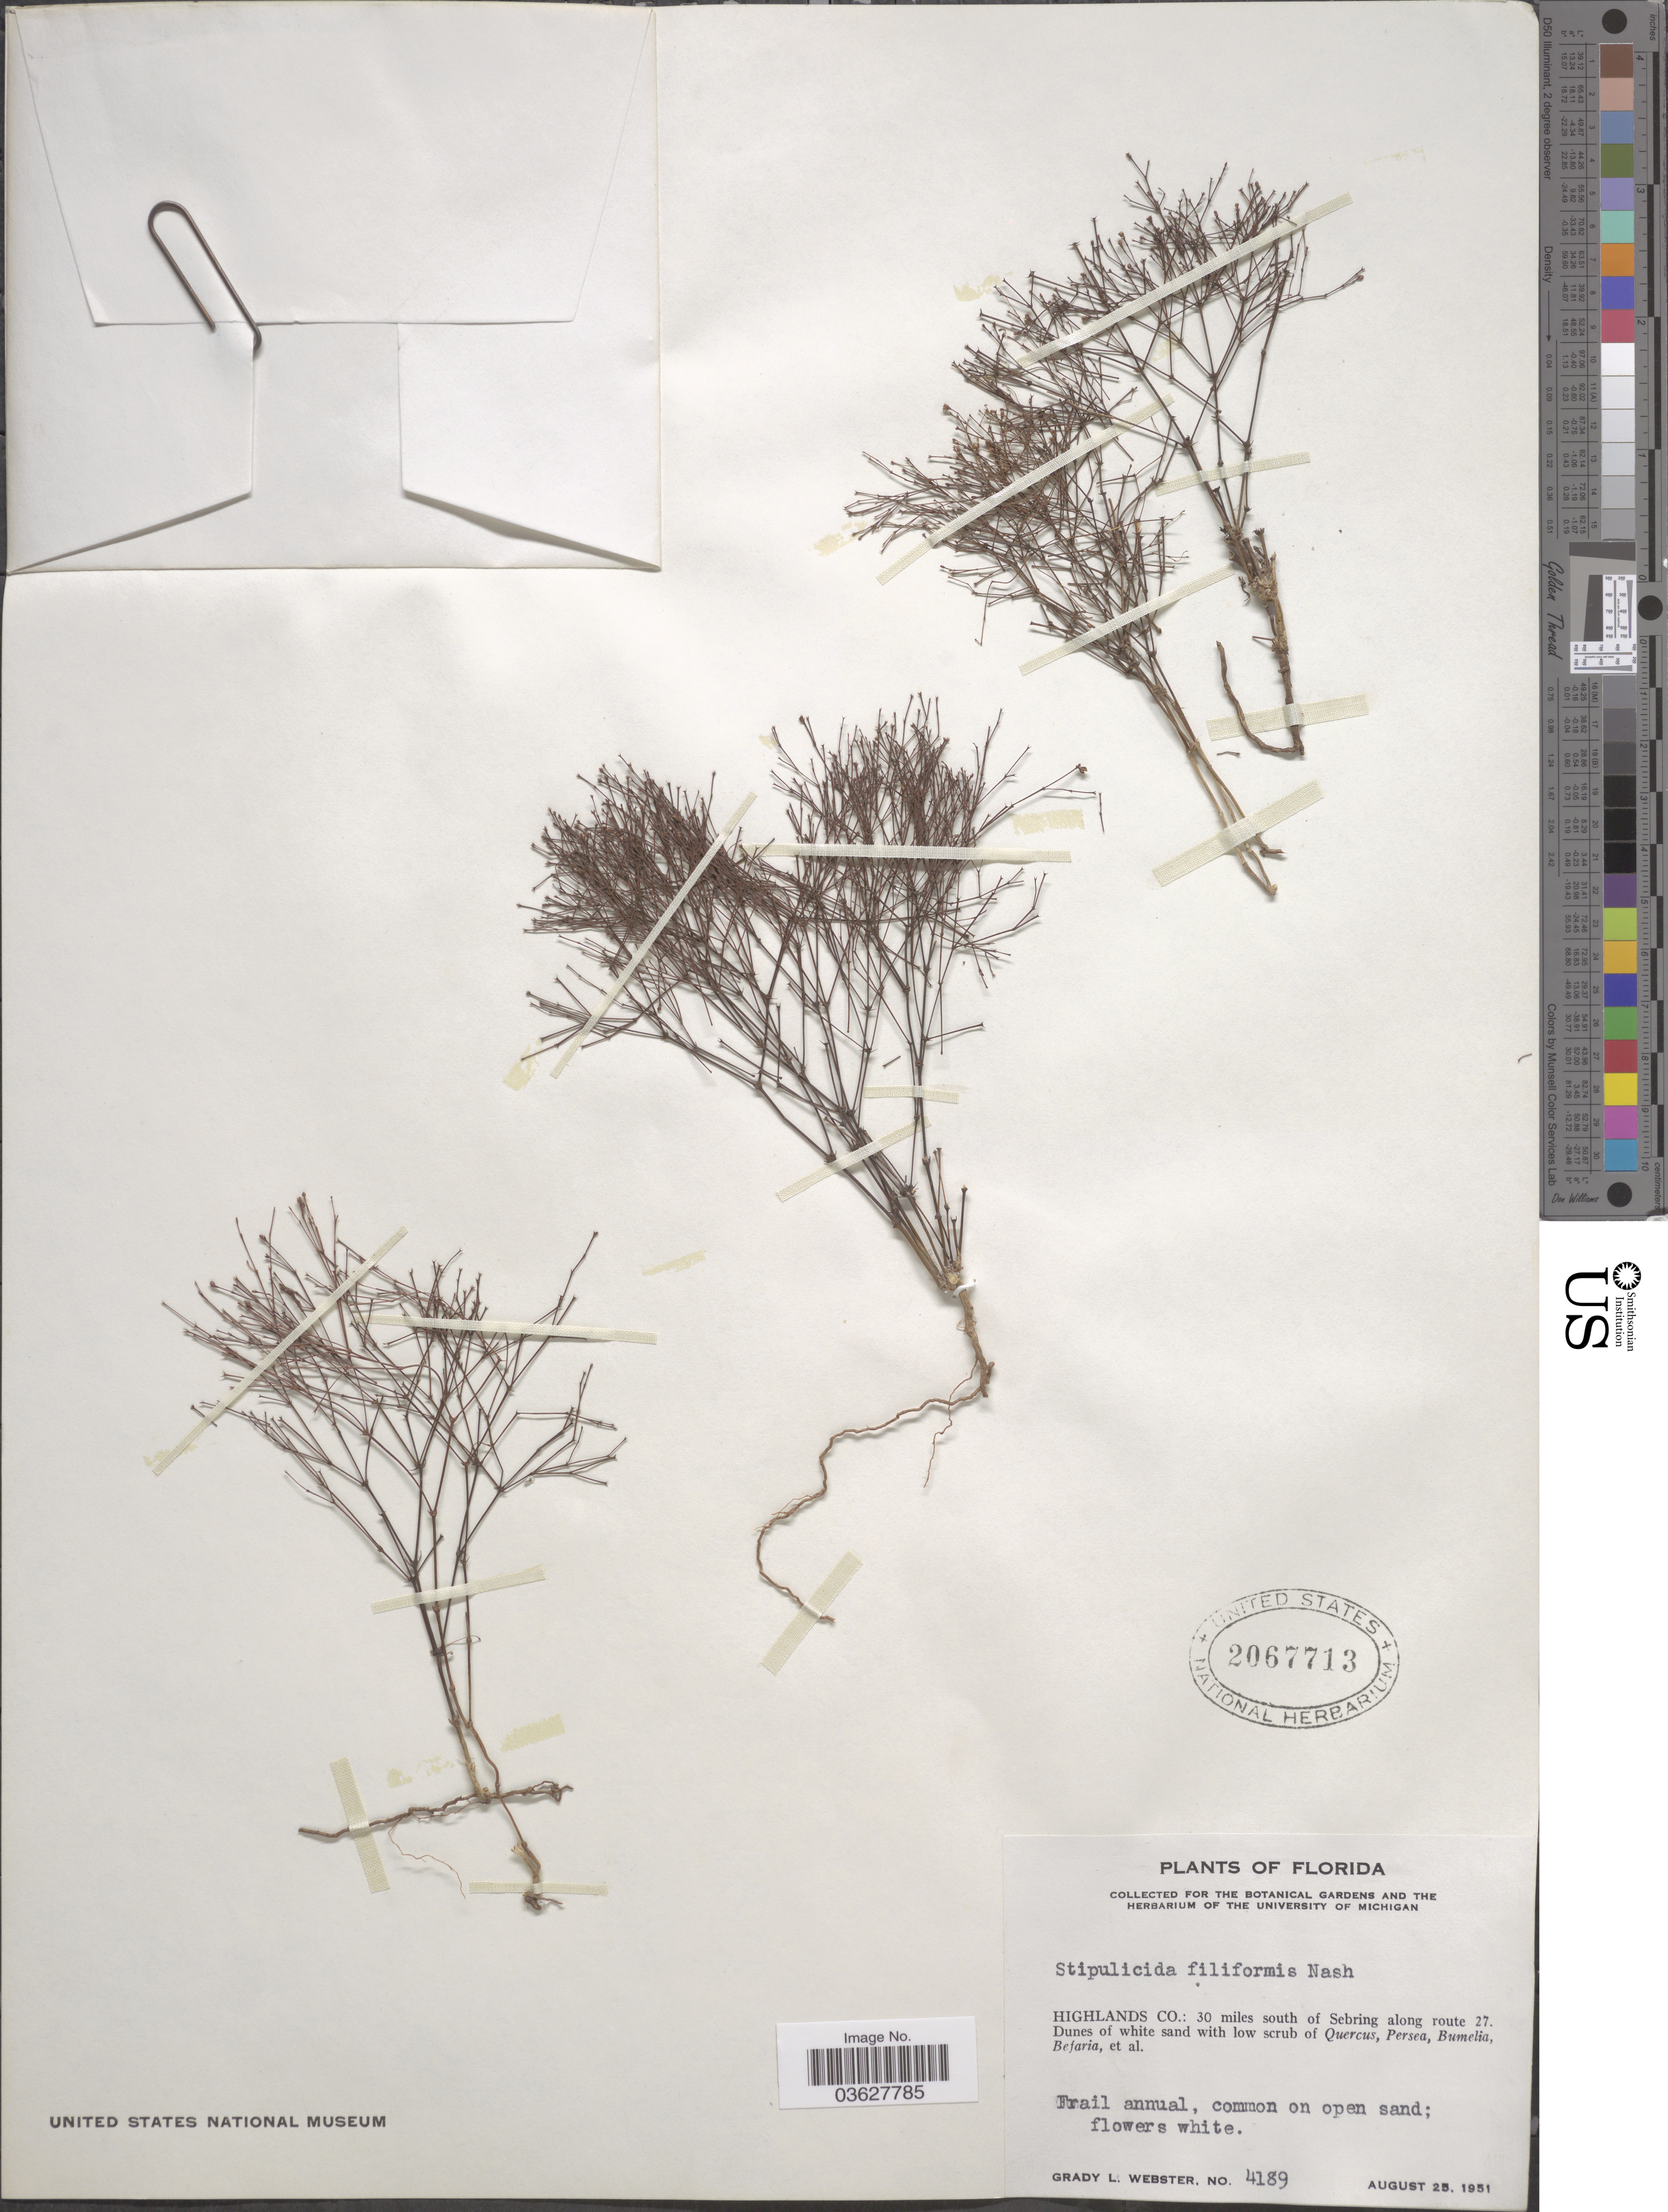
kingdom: Plantae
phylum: Tracheophyta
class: Magnoliopsida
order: Caryophyllales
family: Caryophyllaceae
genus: Stipulicida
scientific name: Stipulicida filiformis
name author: Nash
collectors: G. L. Webster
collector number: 4189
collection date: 1951-08-25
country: United States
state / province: Florida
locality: Highlands Co.: 30 miles south of Sebring along route 27.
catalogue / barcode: US 2067713